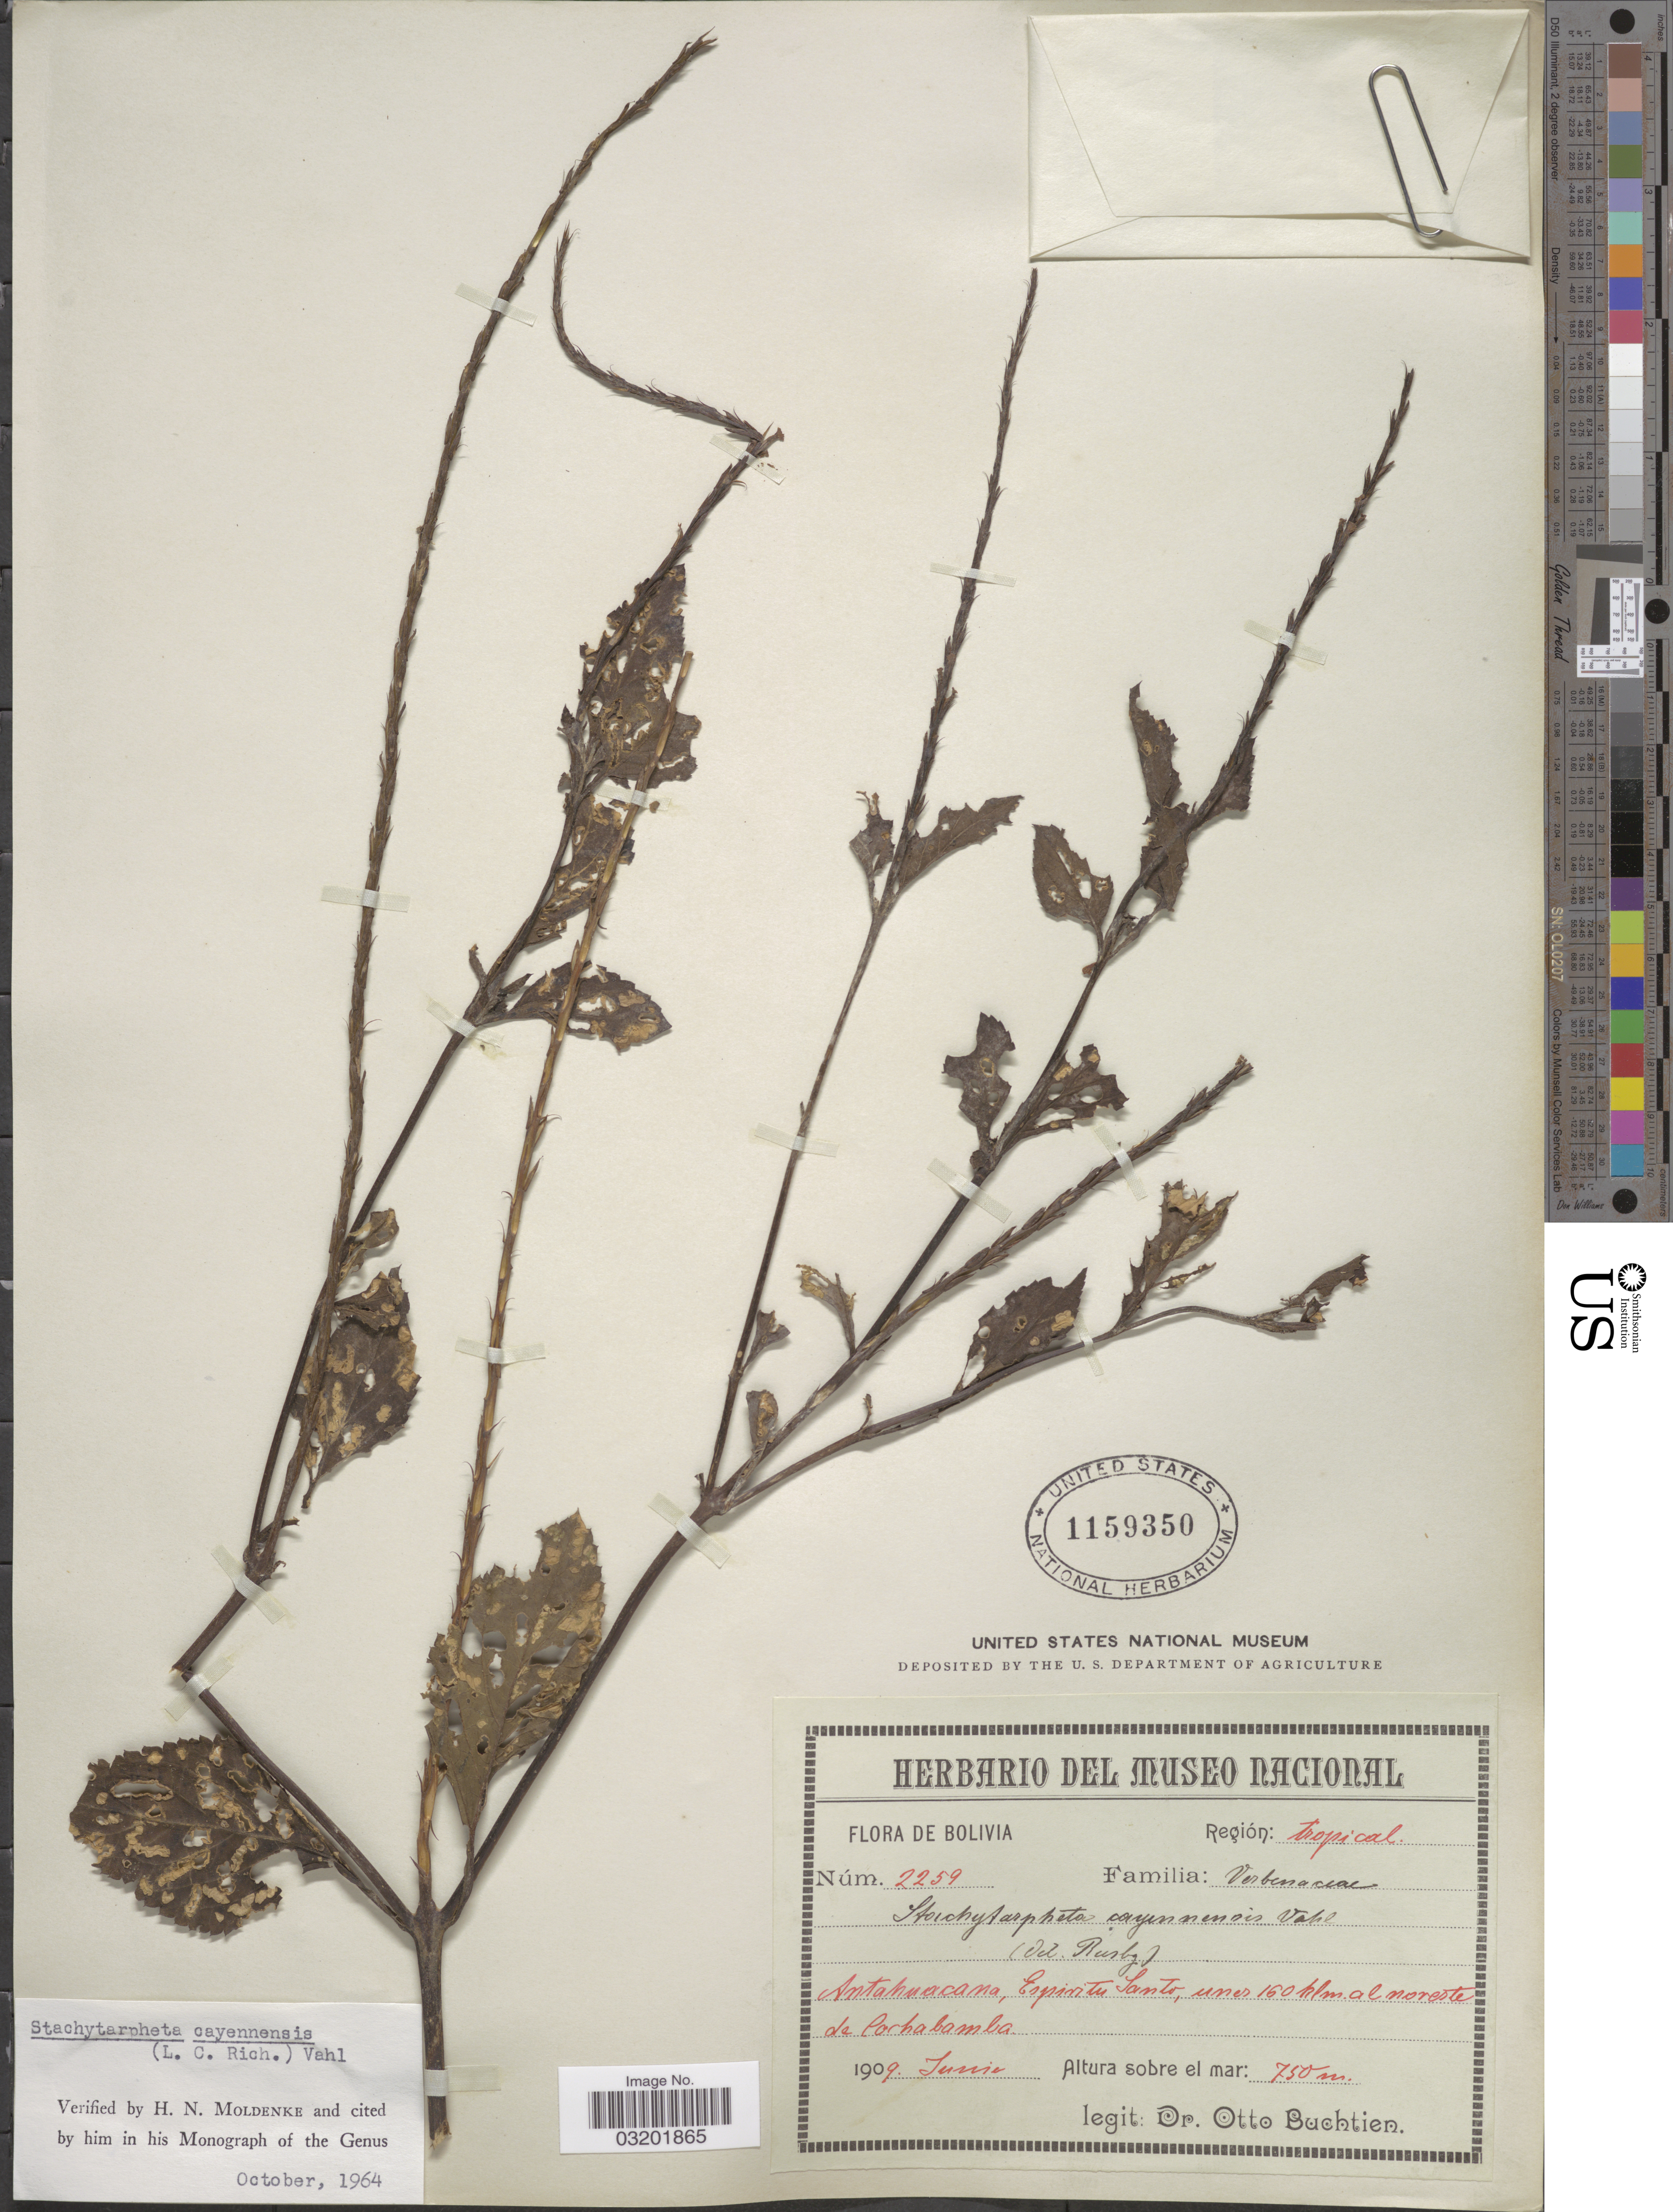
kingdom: Plantae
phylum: Tracheophyta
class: Magnoliopsida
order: Lamiales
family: Verbenaceae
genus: Stachytarpheta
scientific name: Stachytarpheta cayennensis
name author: (Rich.) Vahl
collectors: O. Buchtien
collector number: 2259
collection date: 1909-06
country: Bolivia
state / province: Cochabamba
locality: Antahuacama, Espiritu Santo, unos 160 klm. al noreste de Cochabamba.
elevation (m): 750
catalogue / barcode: US 1159350